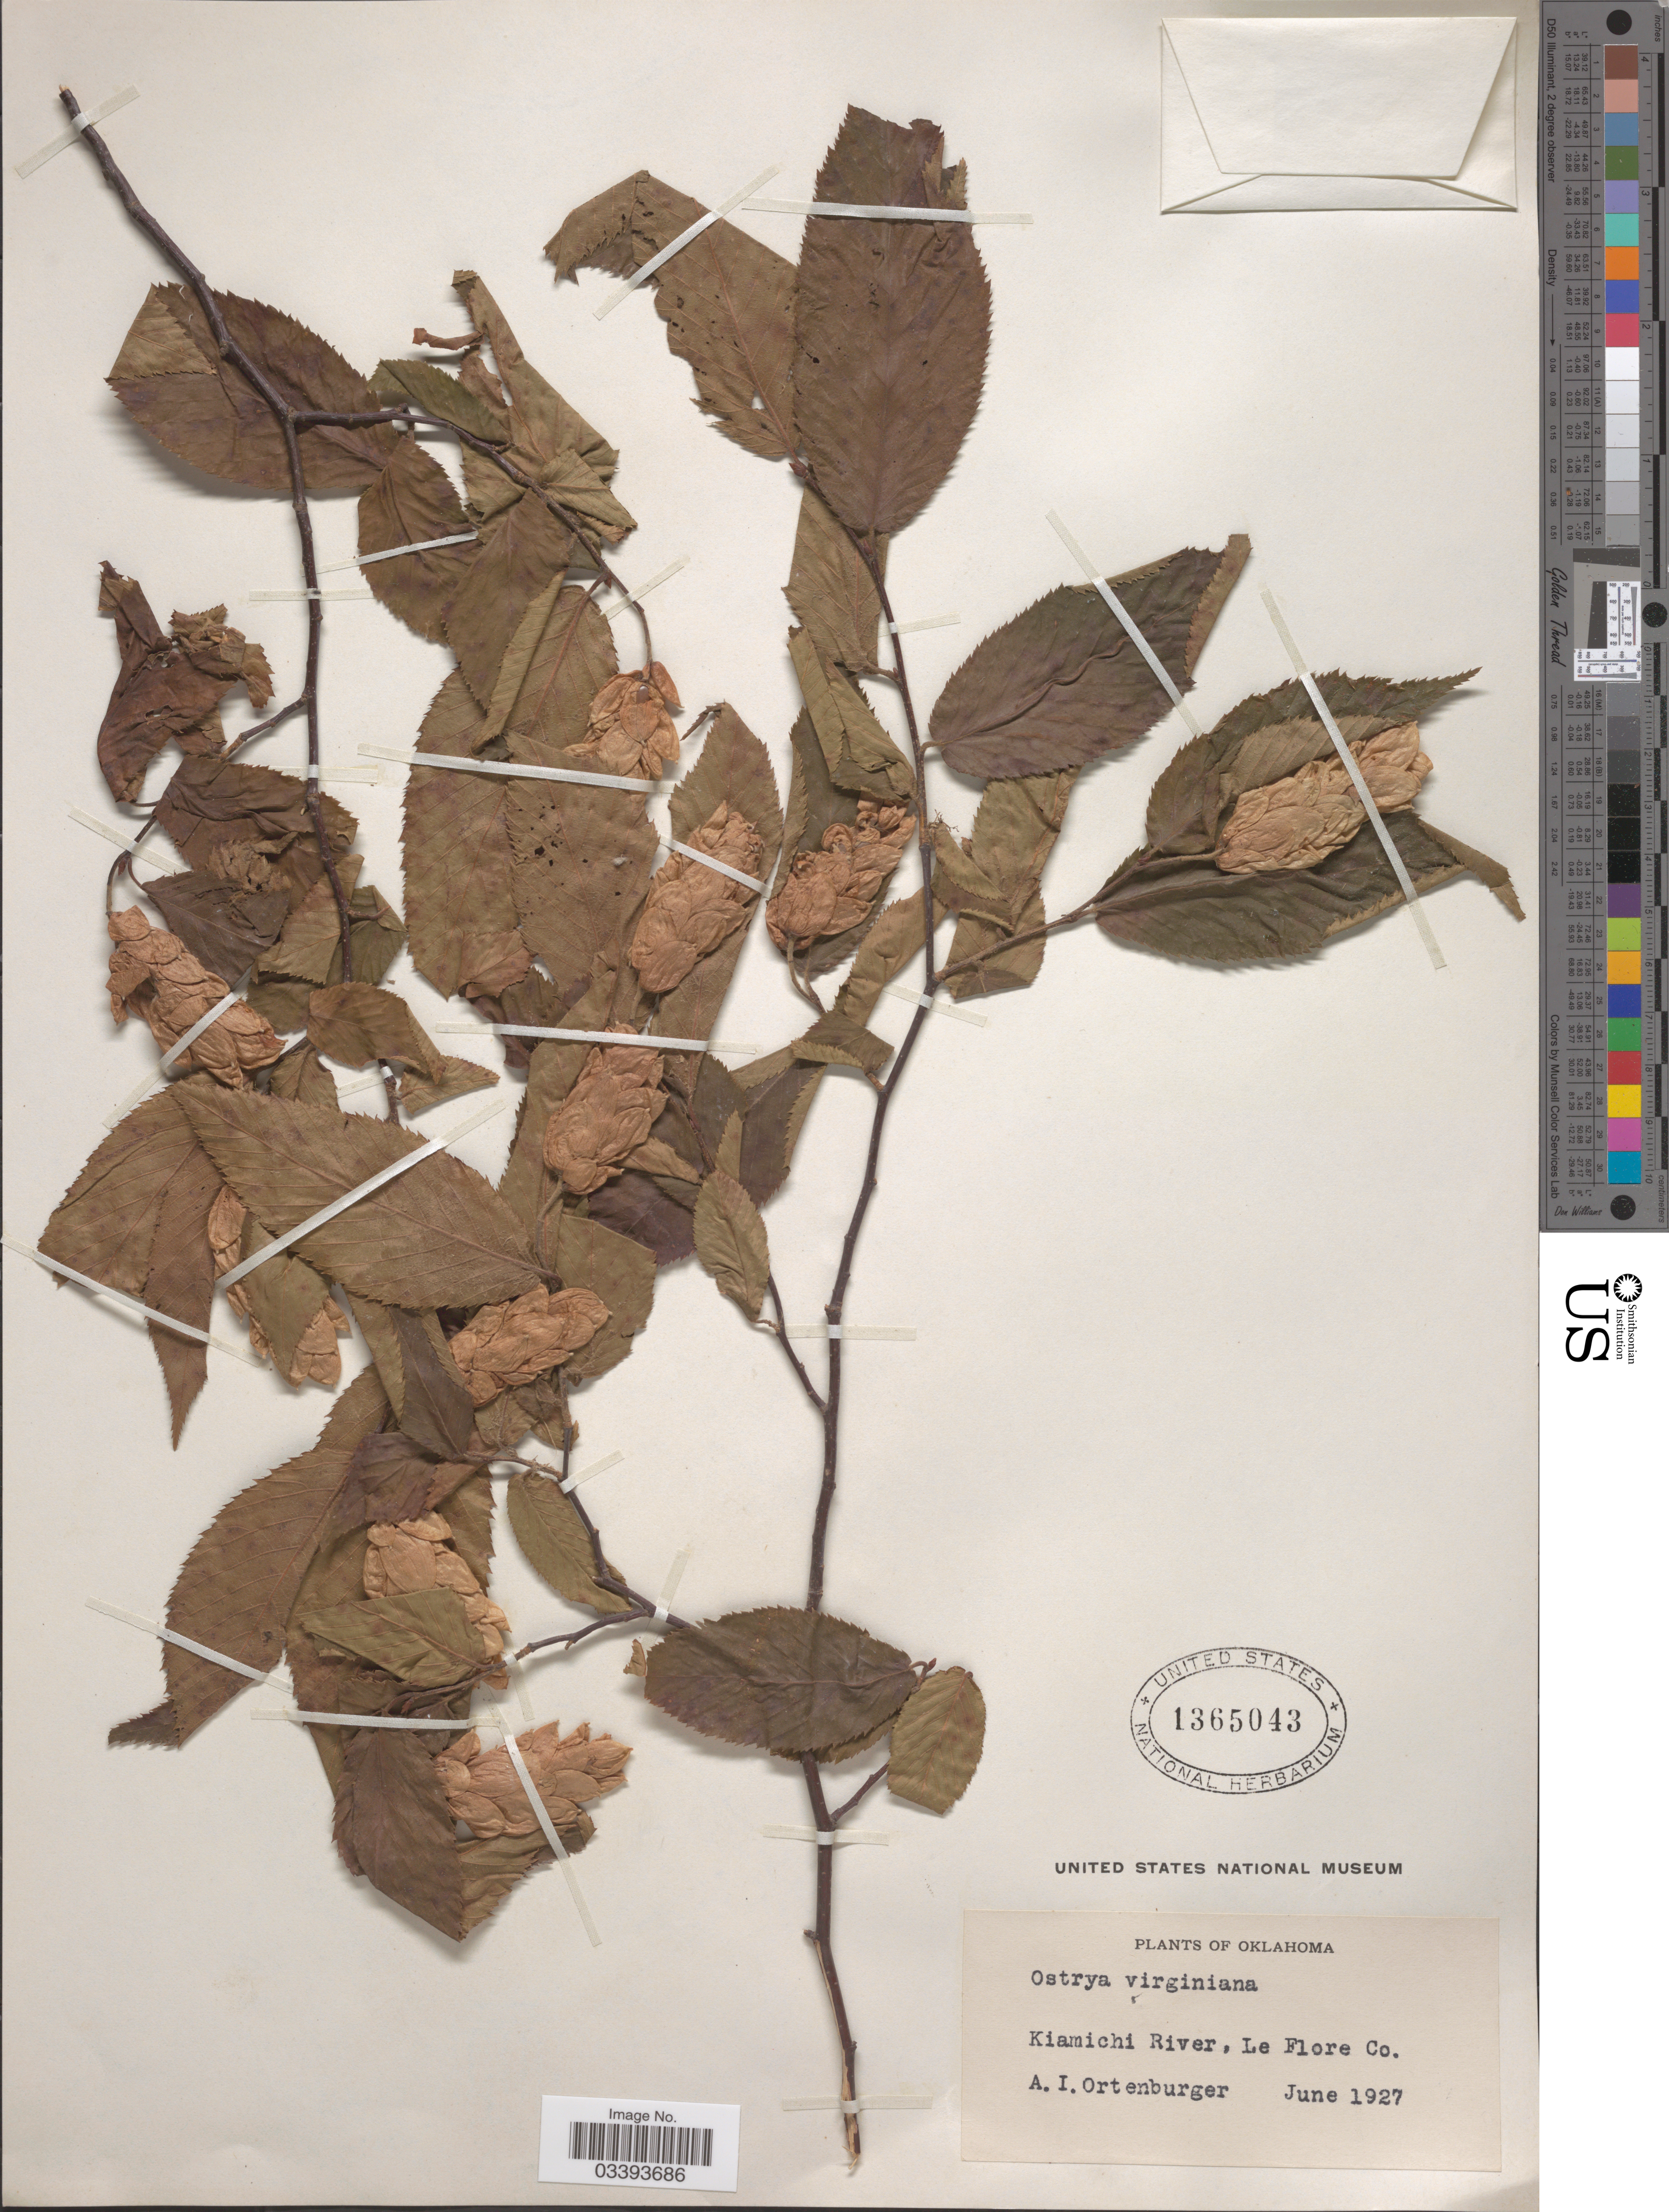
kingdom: Plantae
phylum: Tracheophyta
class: Magnoliopsida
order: Fagales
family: Betulaceae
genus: Ostrya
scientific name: Ostrya virginiana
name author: (Mill.) K. Koch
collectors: A. Ortenburger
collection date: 1927-06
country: United States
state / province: Oklahoma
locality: Kiamichi River, Le Flore Co.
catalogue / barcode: US 1365043